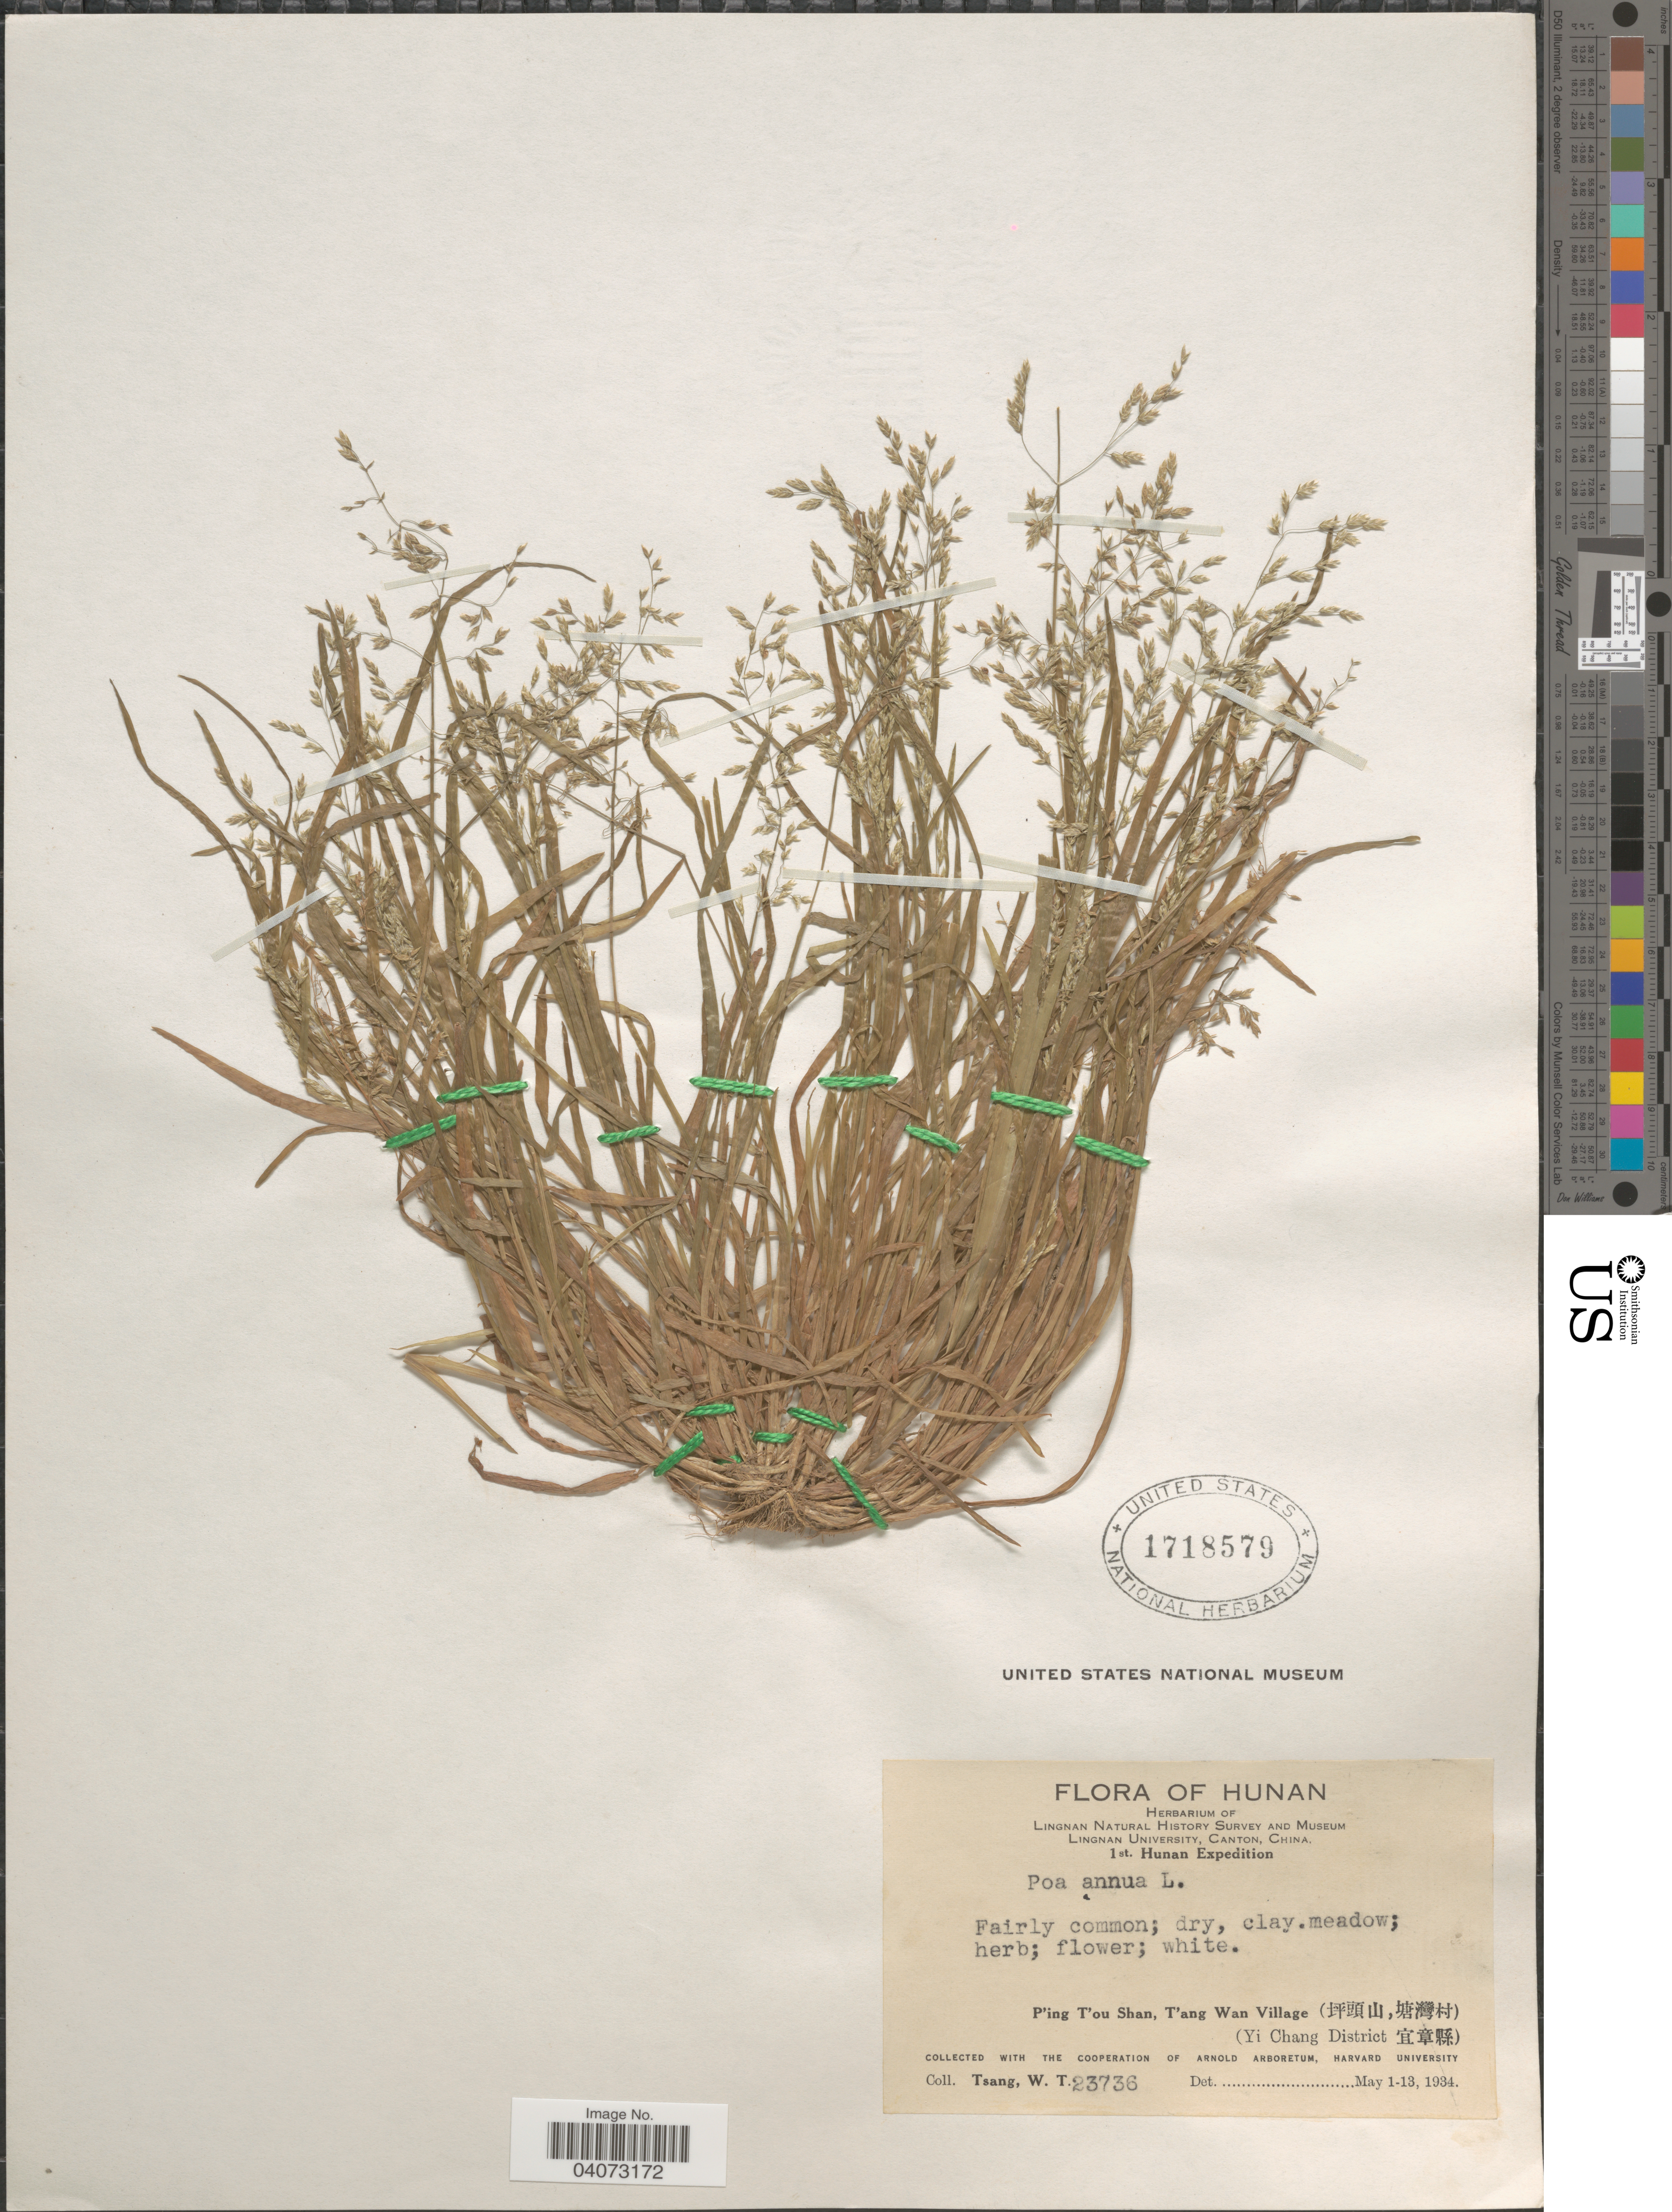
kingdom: Plantae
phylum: Tracheophyta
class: Liliopsida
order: Poales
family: Poaceae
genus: Poa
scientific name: Poa annua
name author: L.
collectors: W. T. Tsang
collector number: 23736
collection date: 1934-05-01/1934-05-13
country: China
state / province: Hunan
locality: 1st. Hunan Expedition. P'ing T'ou Shan, T'ang Wan Village (X) (Yi Chang District X).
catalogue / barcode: US 1718579